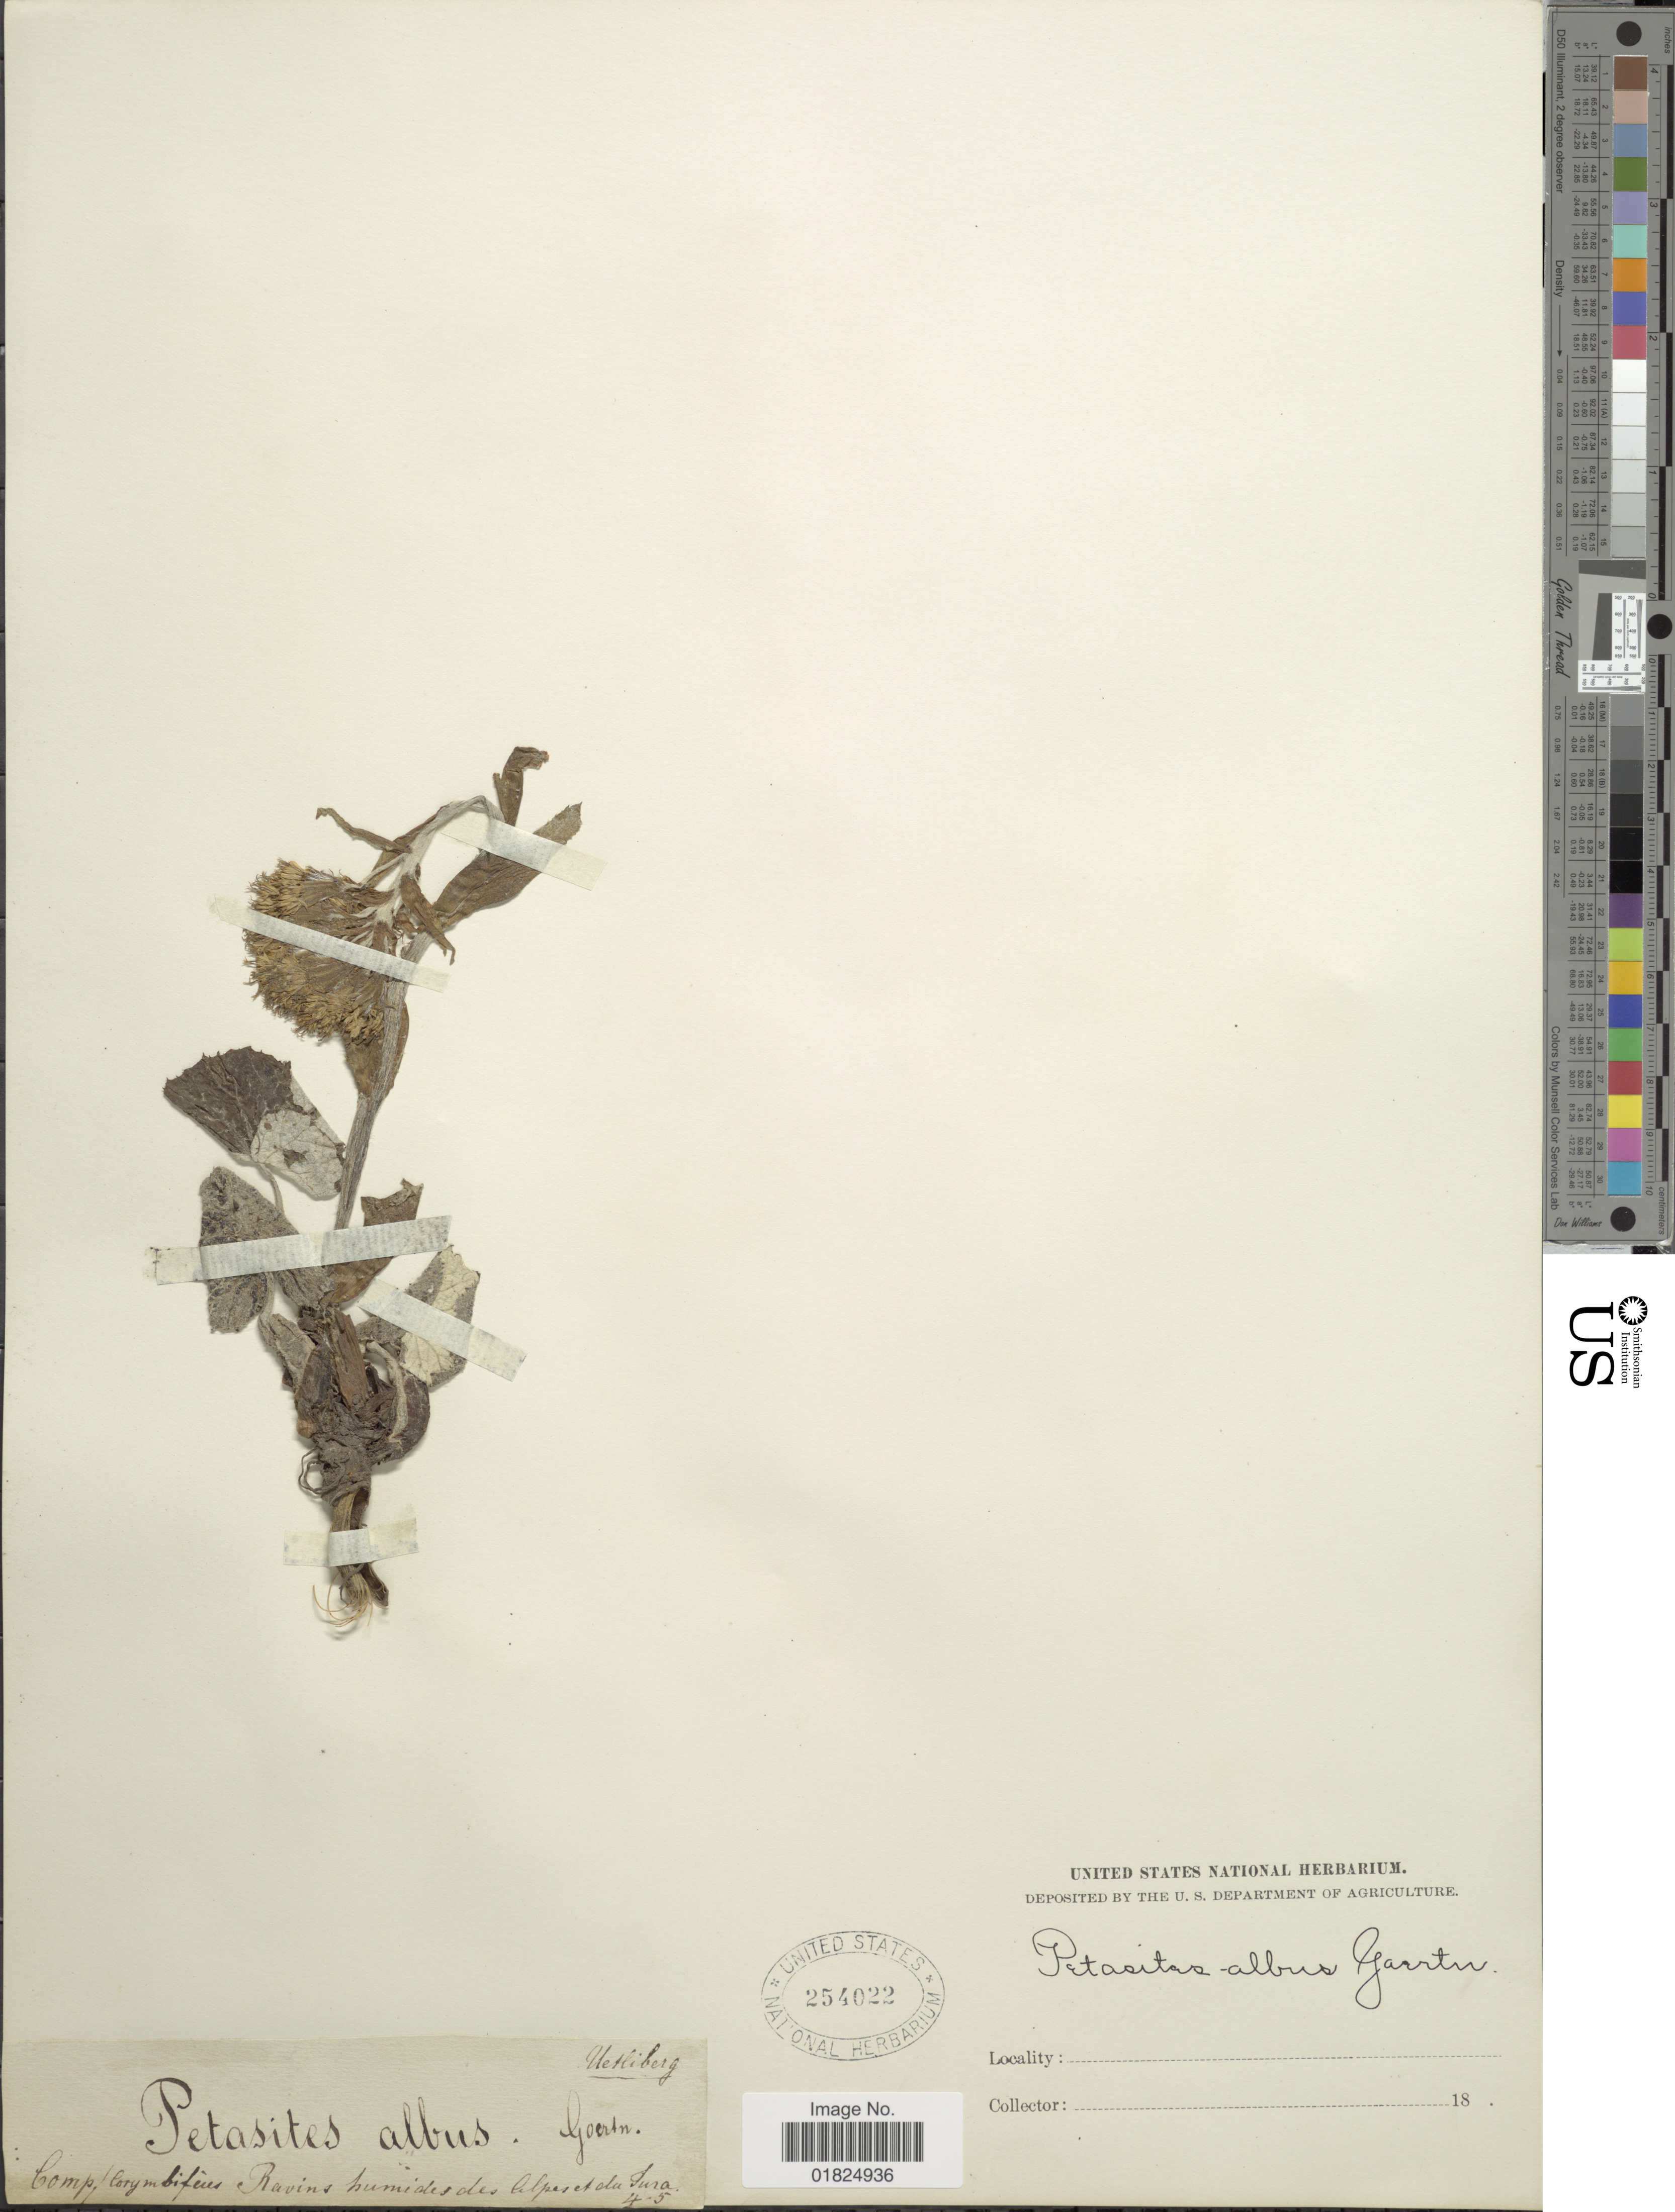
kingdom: Plantae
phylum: Tracheophyta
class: Magnoliopsida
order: Asterales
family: Asteraceae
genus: Petasites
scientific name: Petasites albus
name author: (L.) Gaertn.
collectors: Uetliberg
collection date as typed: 18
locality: Alpes et da Sura [interpreted]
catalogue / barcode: US 254022